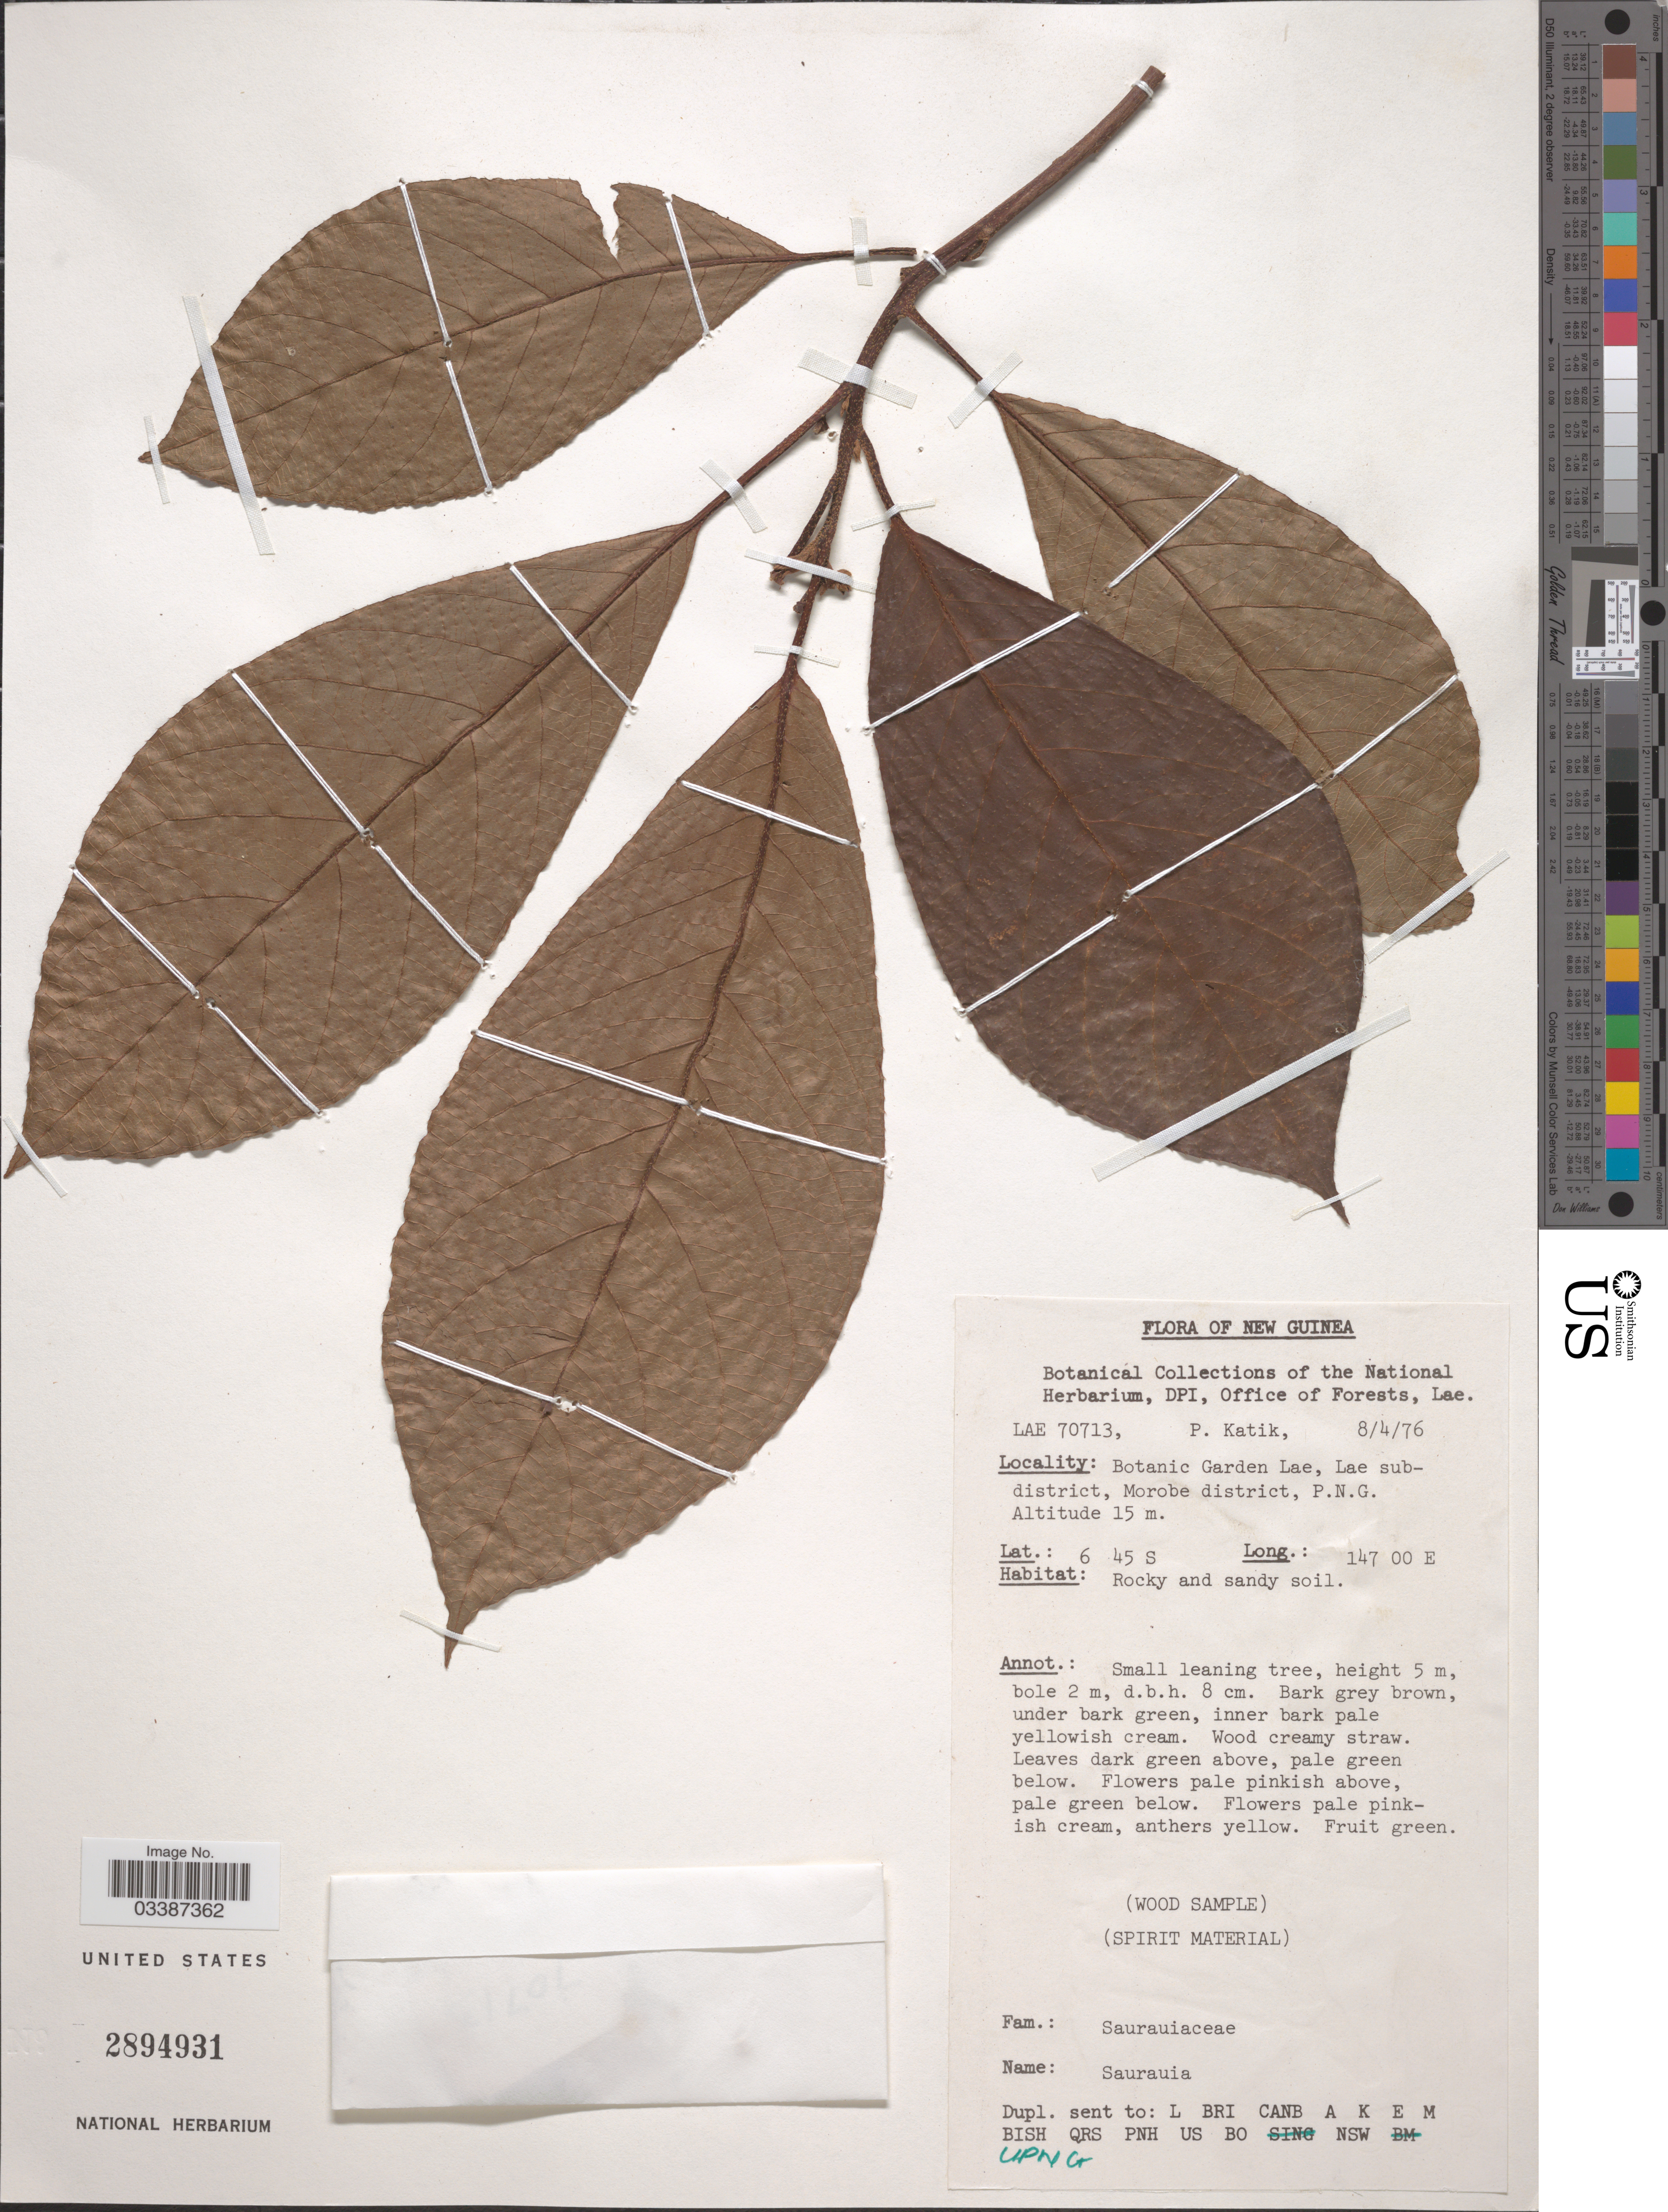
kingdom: Plantae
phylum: Tracheophyta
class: Magnoliopsida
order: Ericales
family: Actinidiaceae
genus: Saurauia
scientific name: Saurauia sp.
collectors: P. Katik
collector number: LAE 70713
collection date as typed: Transcribed d/m/y: 8/4/76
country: Papua New Guinea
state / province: Morobe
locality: New Guinea. Botanic Garden Lae, Lae sub-district, Morobe district, P.N.G.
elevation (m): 15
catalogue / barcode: US 2894931